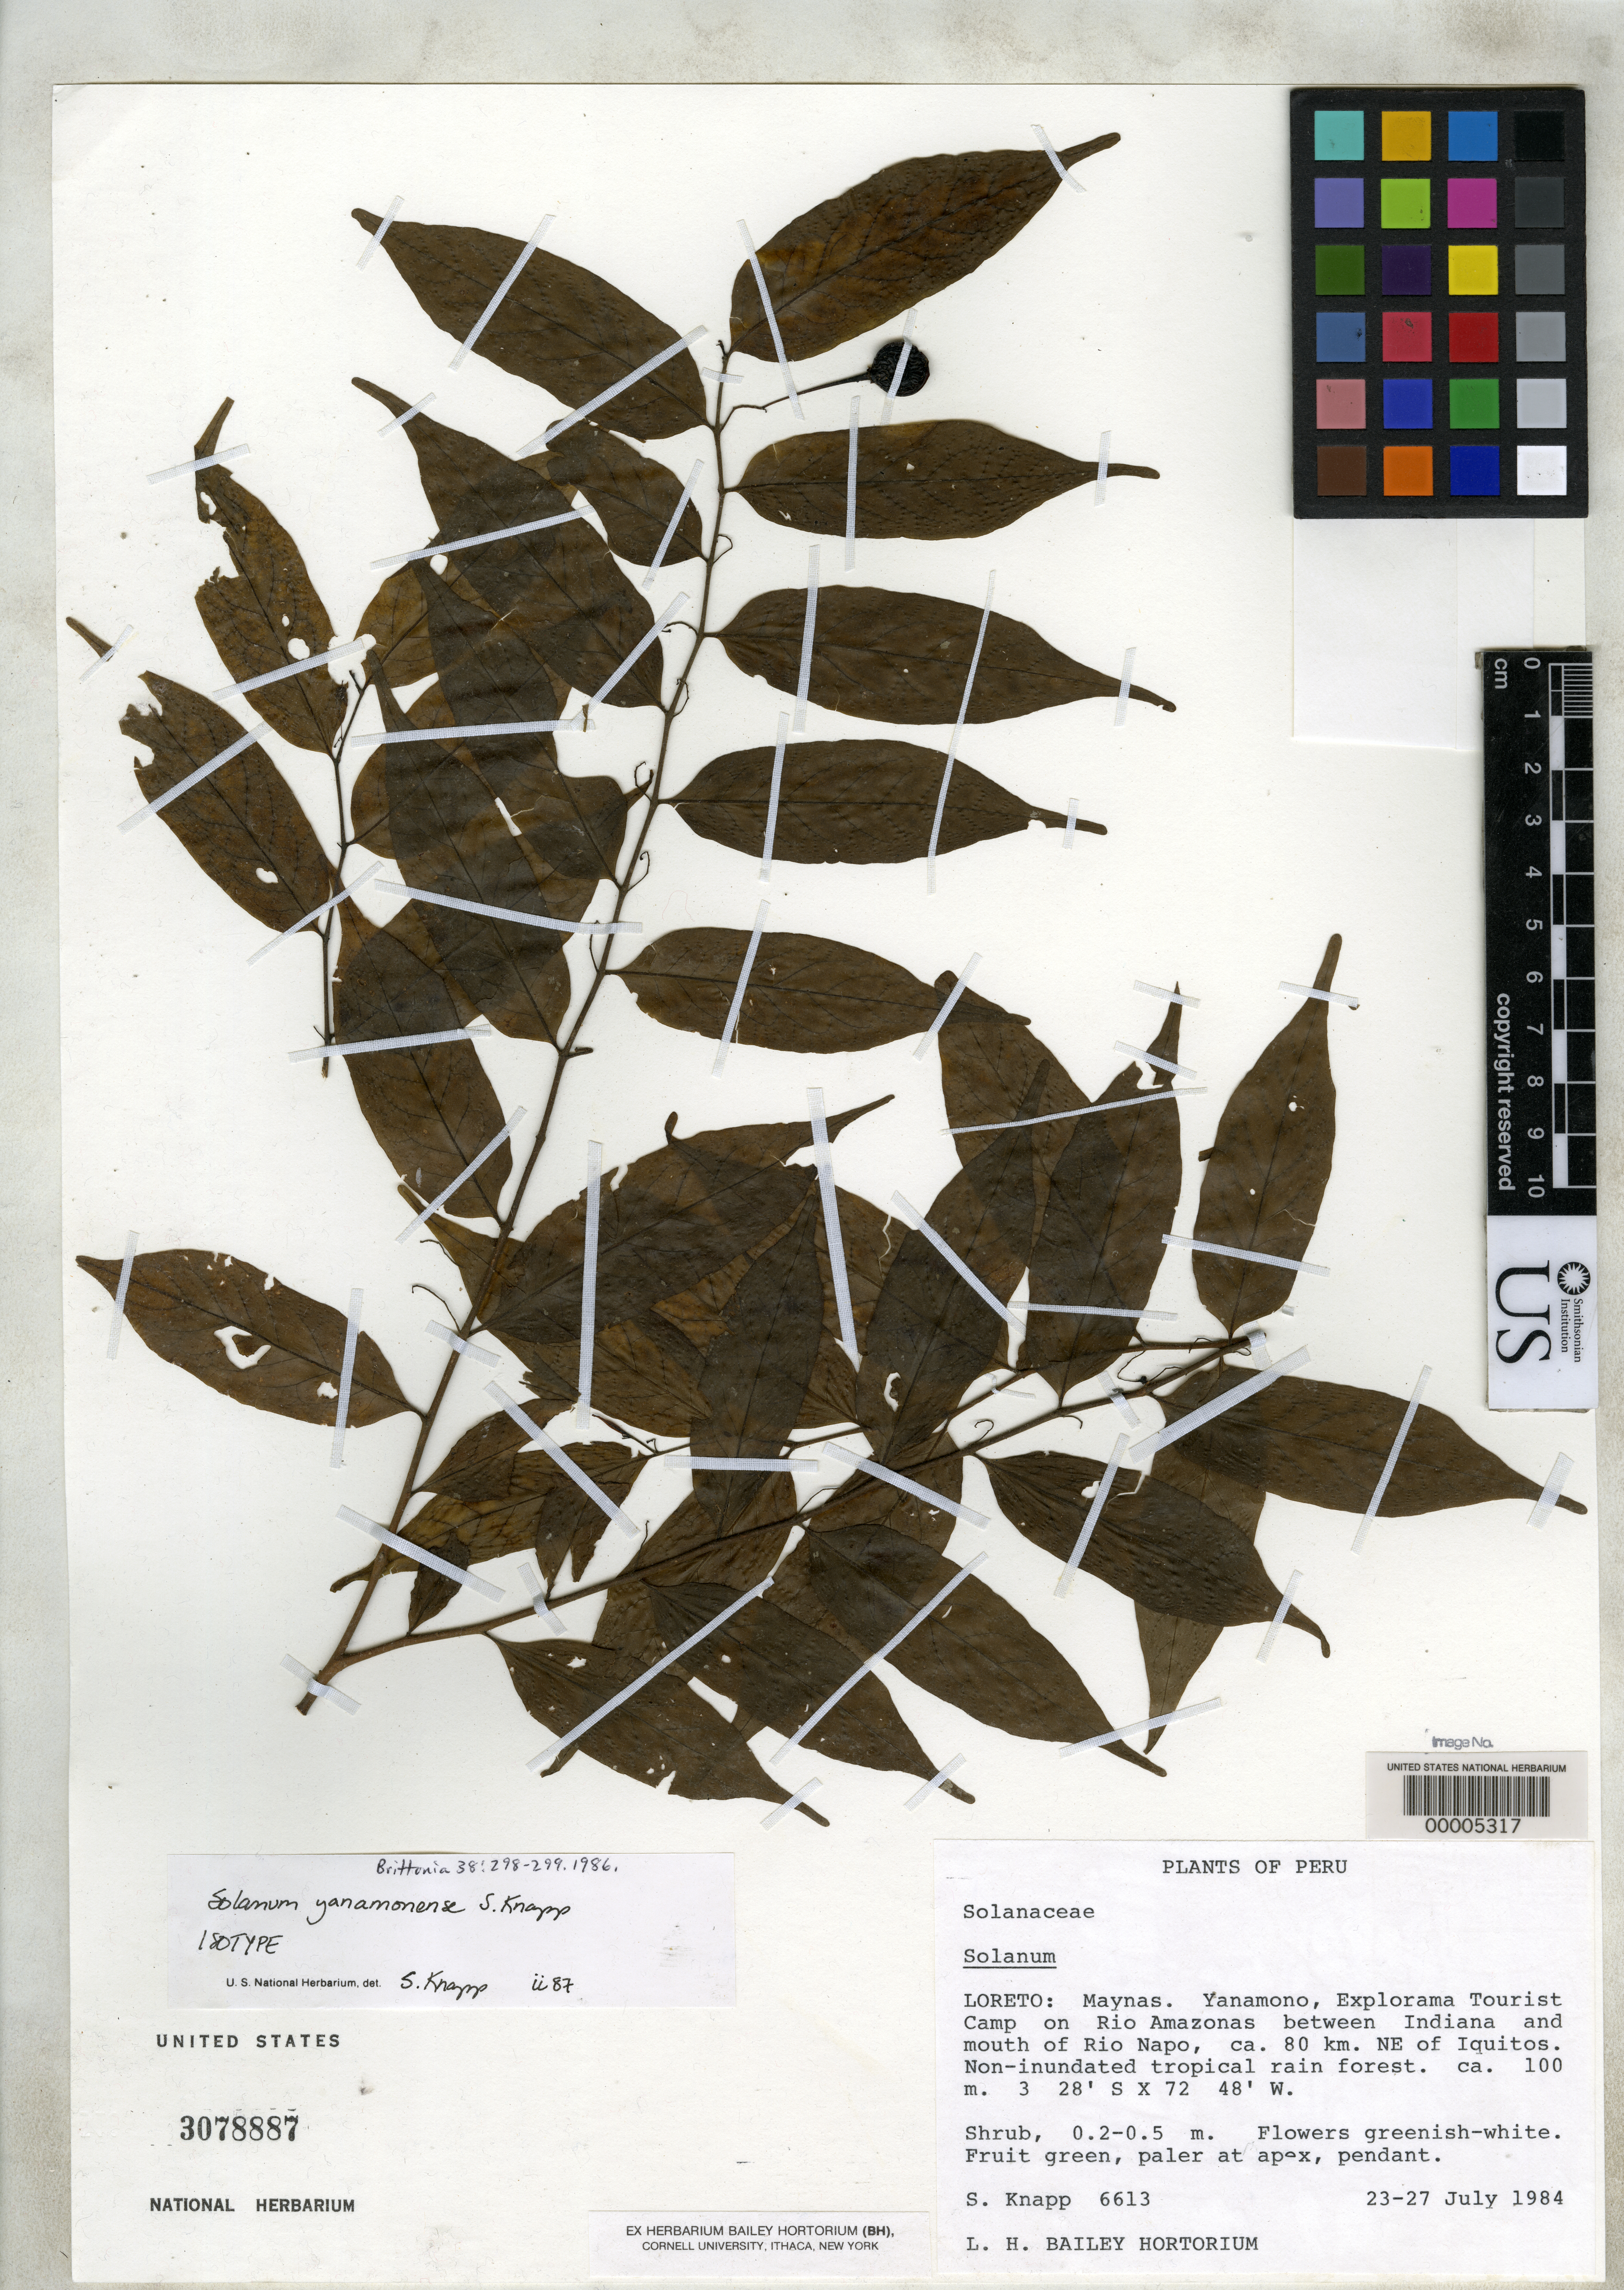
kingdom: Plantae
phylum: Tracheophyta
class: Magnoliopsida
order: Solanales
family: Solanaceae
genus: Solanum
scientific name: Solanum yanamonense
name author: S. Knapp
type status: Isotype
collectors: S. Knapp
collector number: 6613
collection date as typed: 23 Jul 1984 to 27 Jul 1984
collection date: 1984-07-23/1984-07-27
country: Peru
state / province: Loreto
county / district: Maynas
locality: Yanamono, between Indiana and mouth of Rio Napo, ca. 80 km NE of Iquitos.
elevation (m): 100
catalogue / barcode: US 3078887